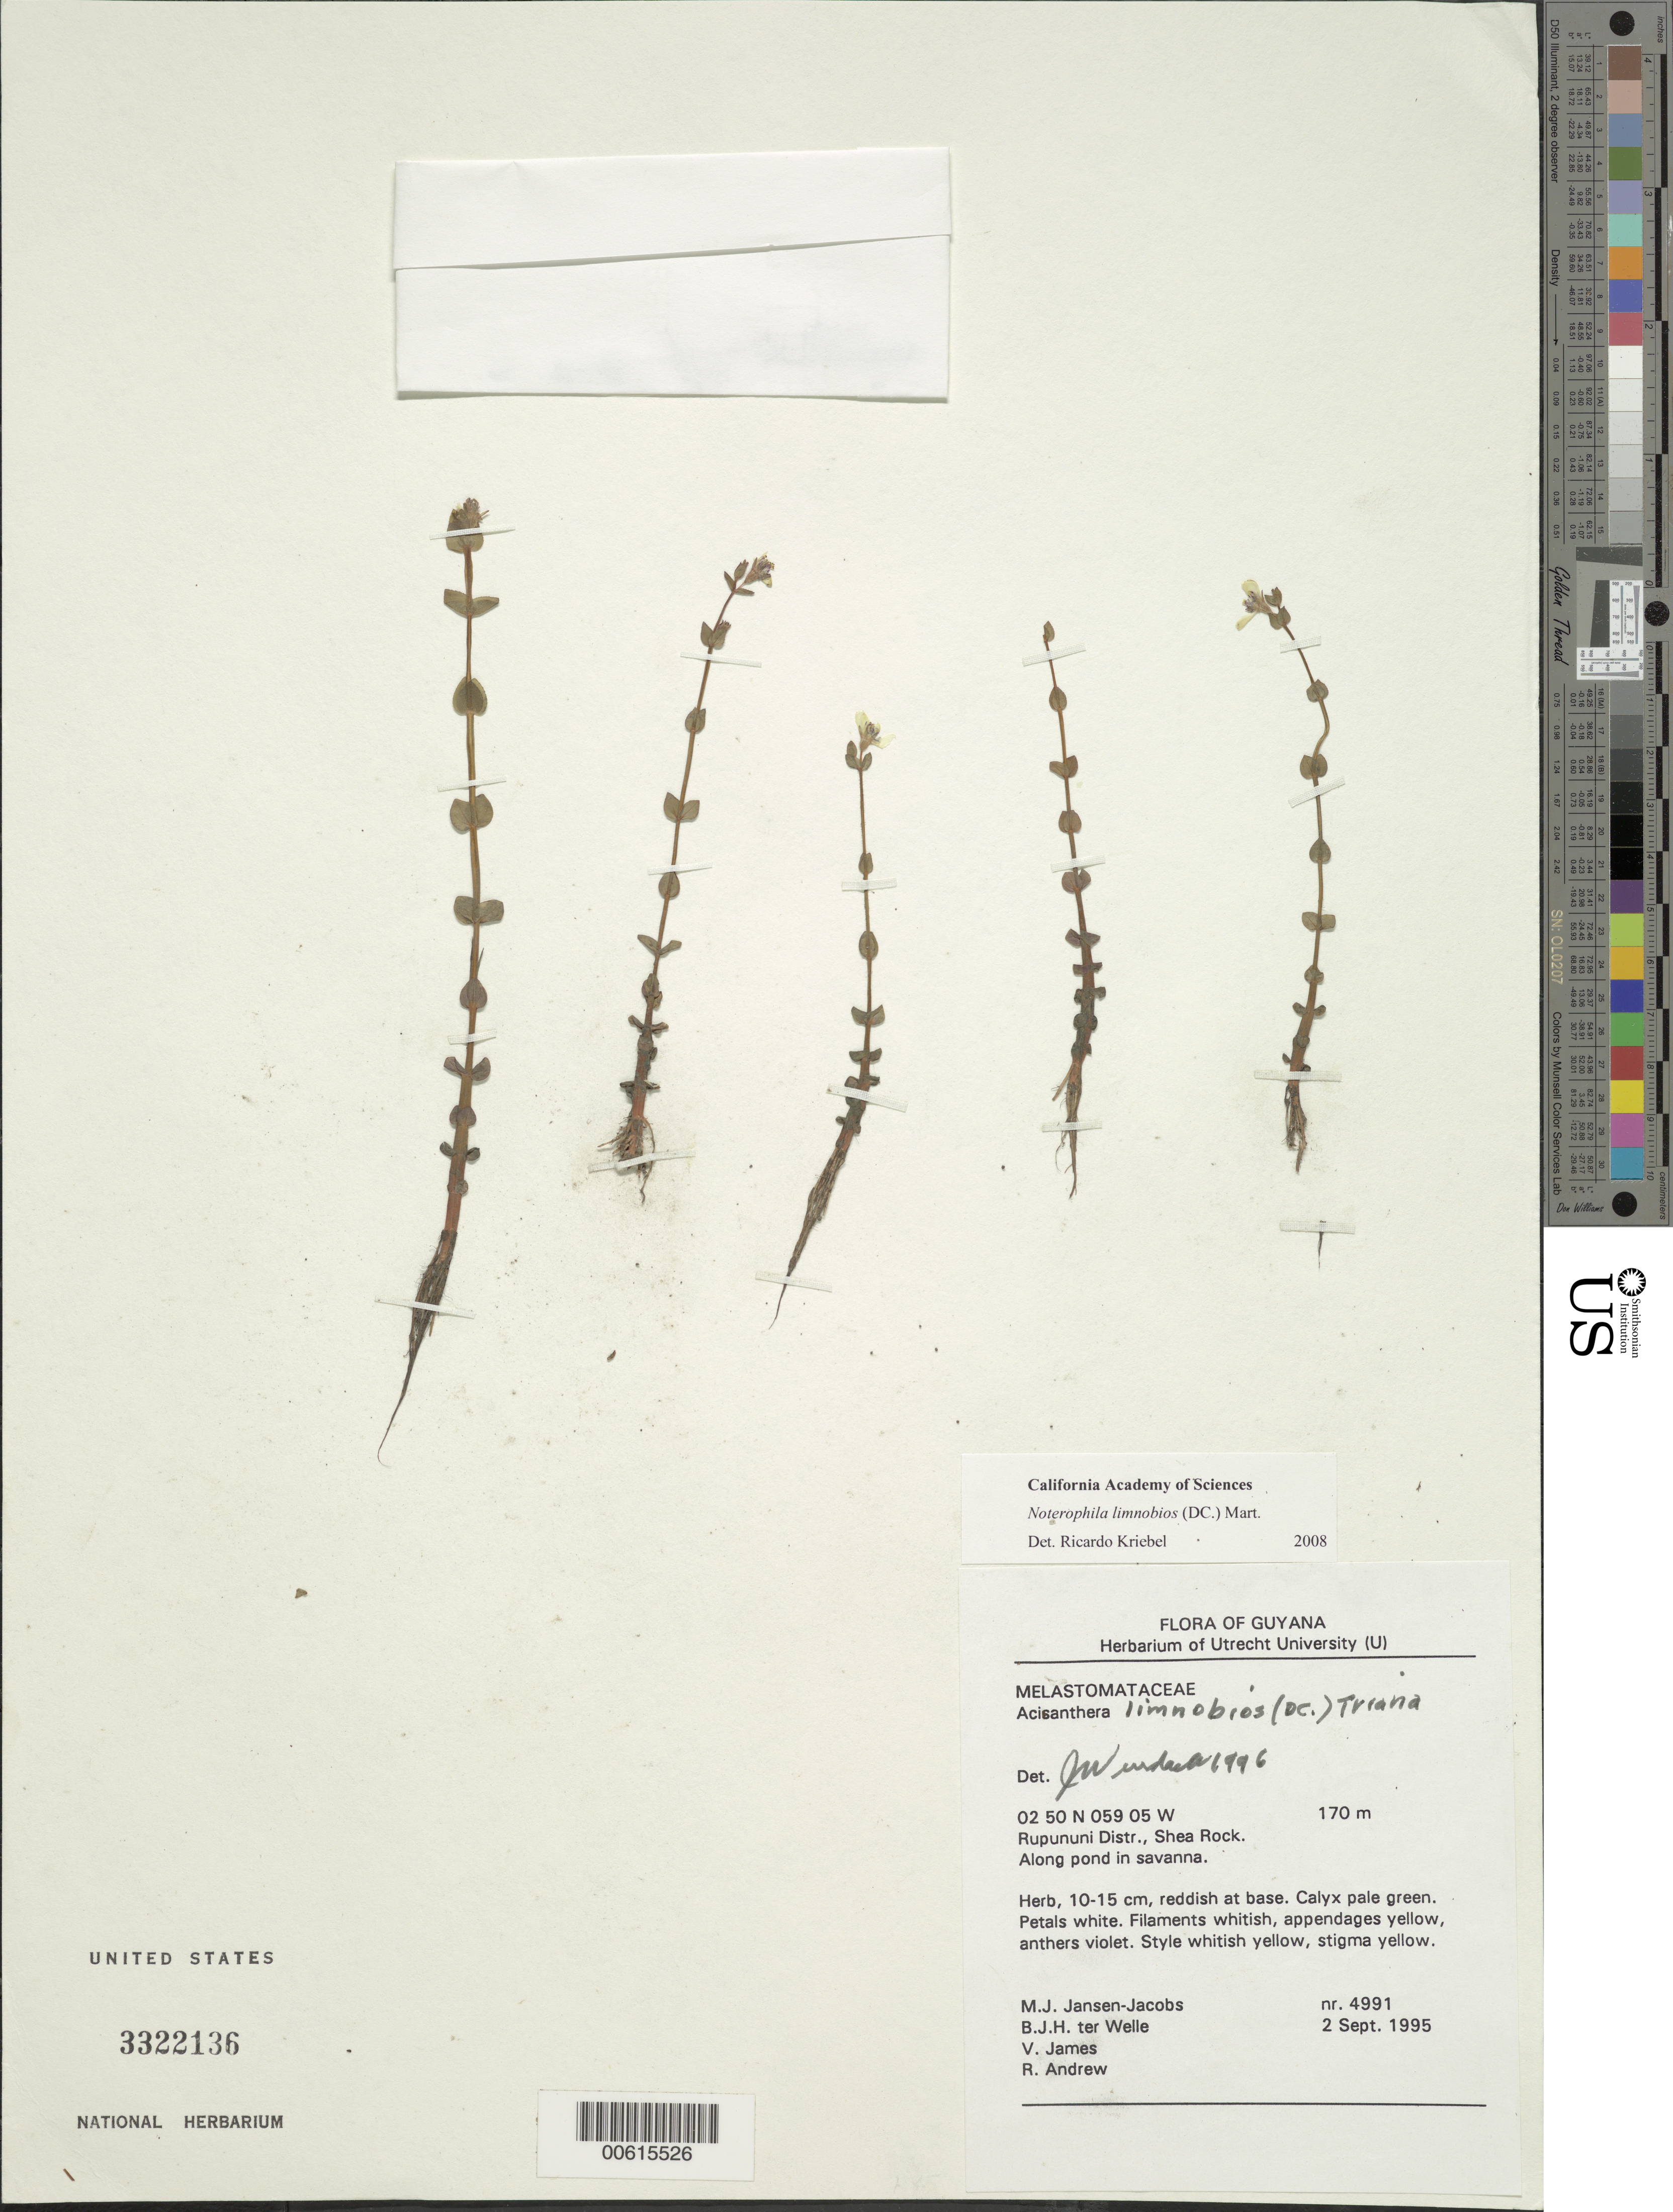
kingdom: Plantae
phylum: Tracheophyta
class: Magnoliopsida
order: Myrtales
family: Melastomataceae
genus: Noterophila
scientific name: Noterophila limnobios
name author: (DC.) Mart.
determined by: Kriebel, R.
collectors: M. J. Jansen-Jacobs, B. Welle, V. James & R. Andrew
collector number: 4991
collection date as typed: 2-Sep-95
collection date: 1995-09-02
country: Guyana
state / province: U. Takutu-U. Essequibo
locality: Shea Rock, Rupununi Dist.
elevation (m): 170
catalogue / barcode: US 3322136